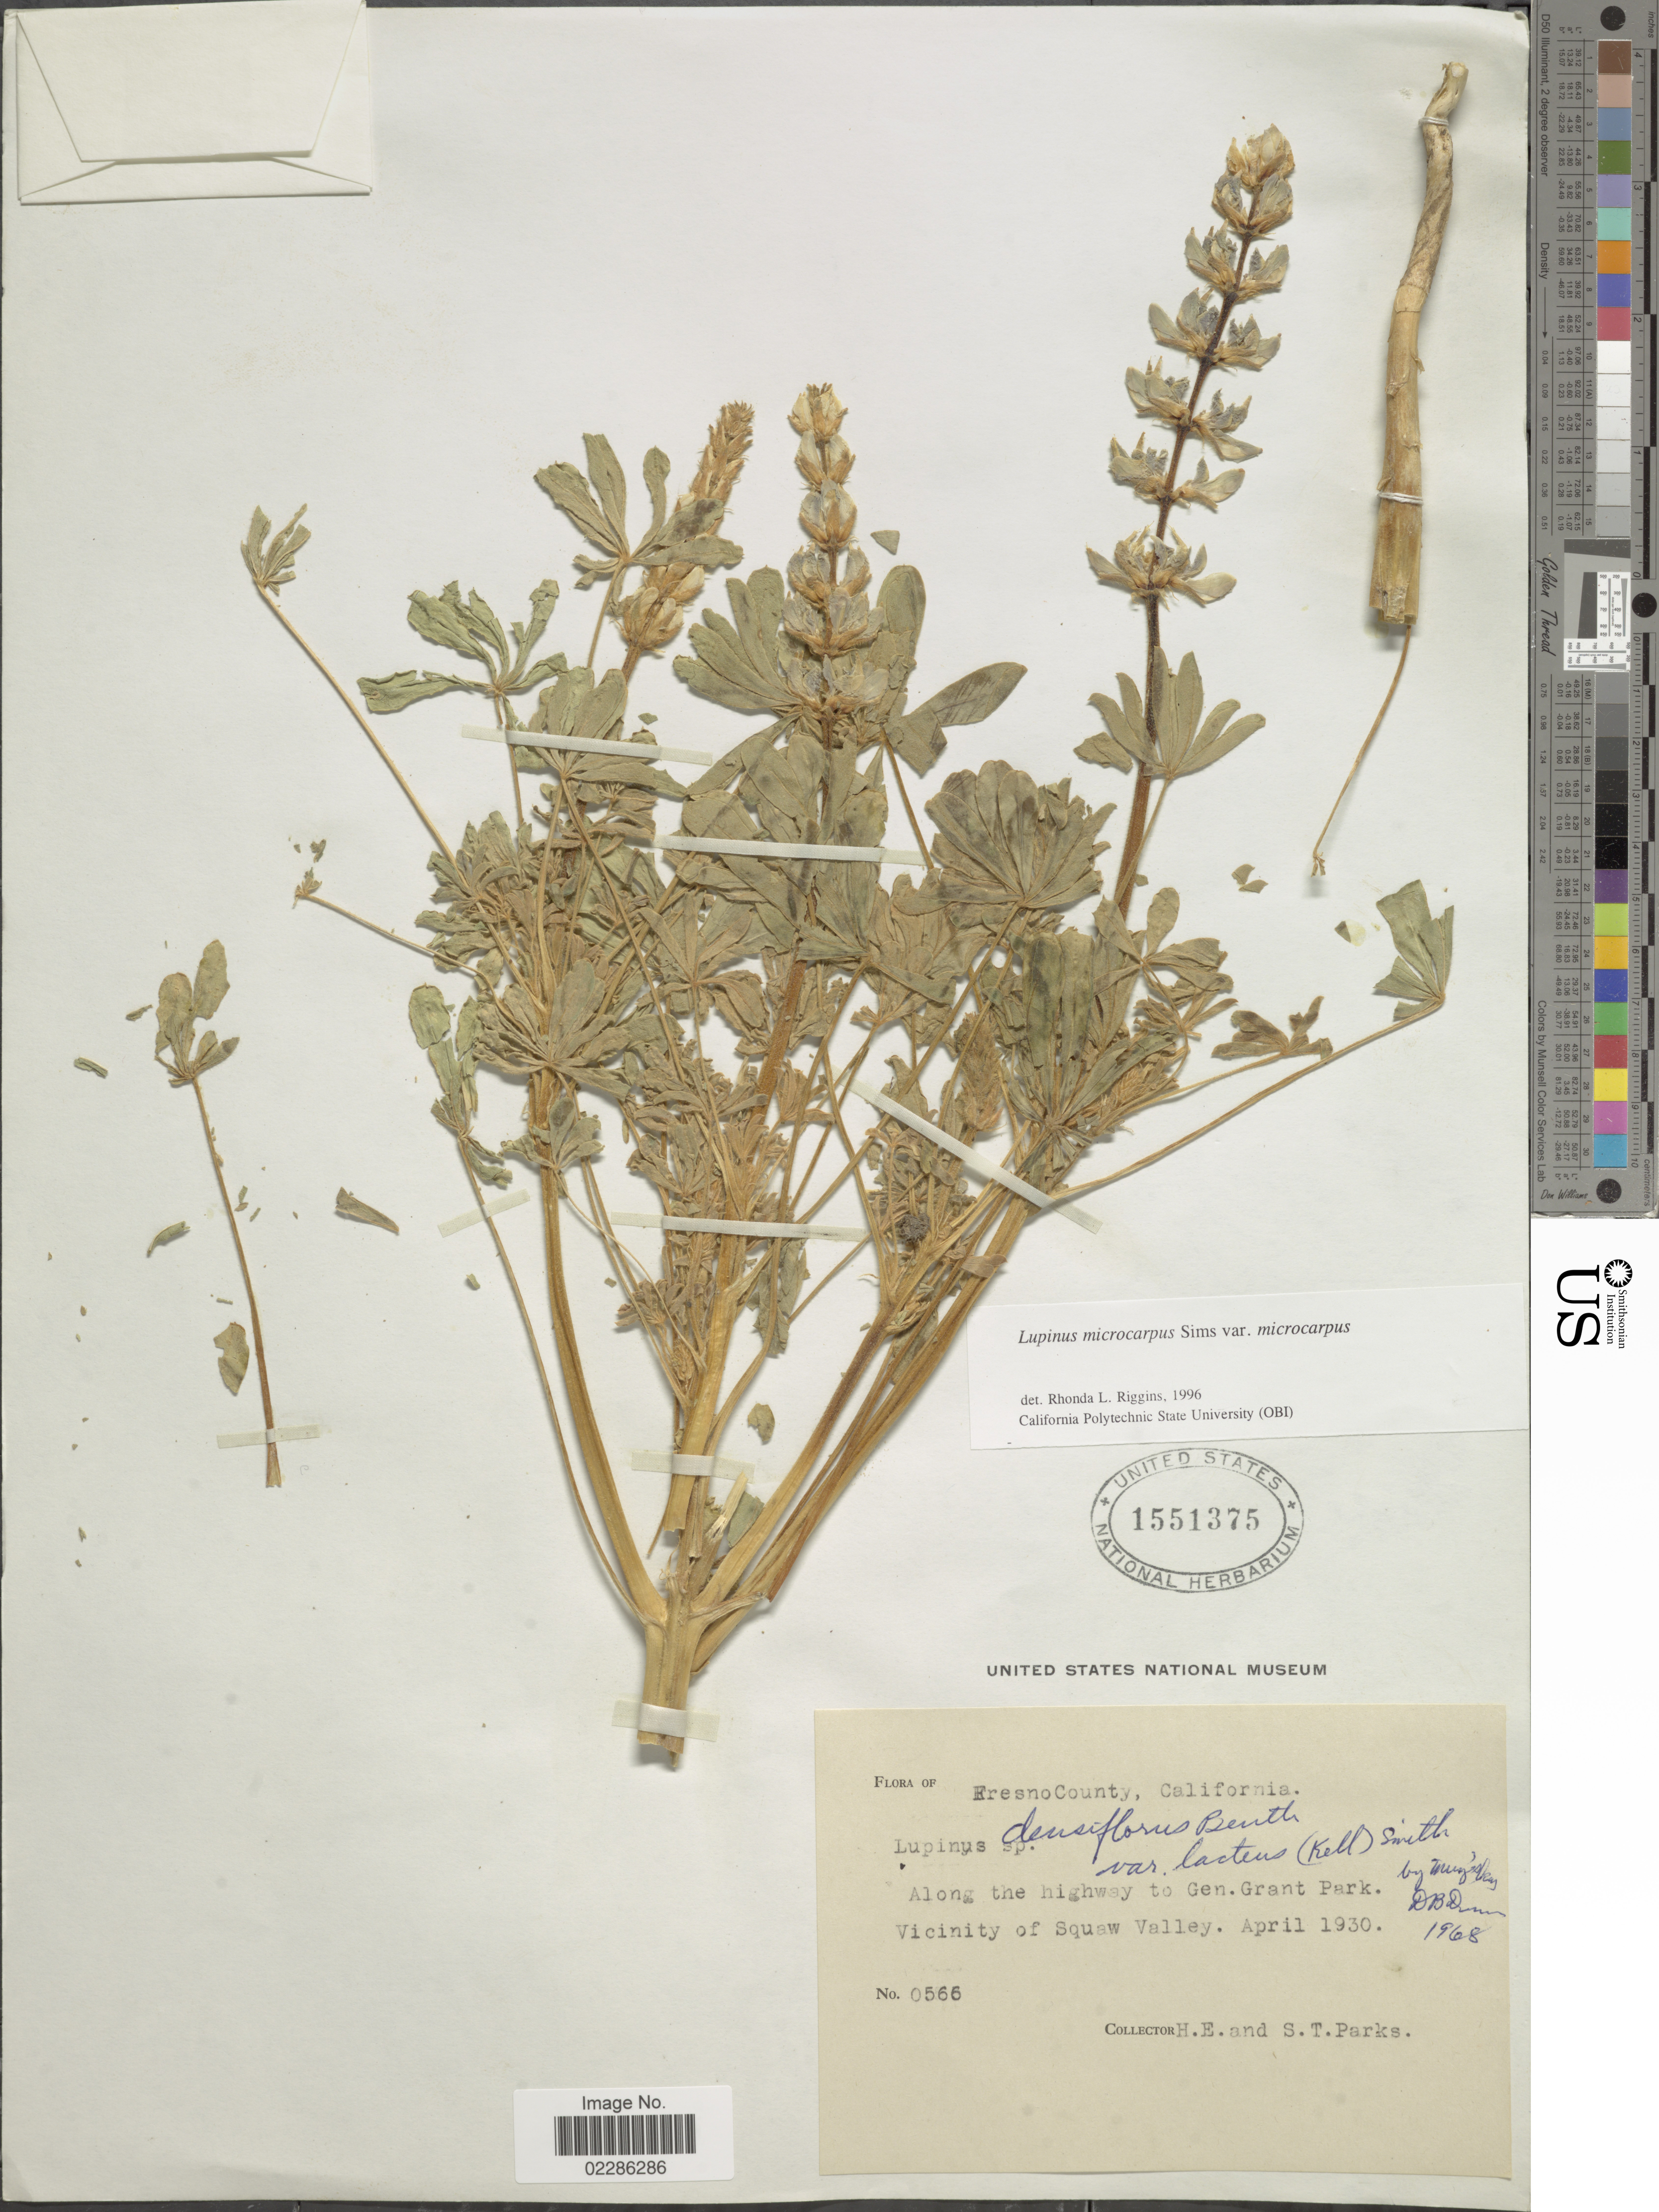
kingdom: Plantae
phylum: Tracheophyta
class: Magnoliopsida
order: Fabales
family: Fabaceae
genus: Lupinus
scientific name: Lupinus microcarpus var. microcarpus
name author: Sims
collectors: H. E. Parks & S. Parks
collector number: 0566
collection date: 1930-04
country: United States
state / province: California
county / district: Fresno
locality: Fresno County, Along the highway to Gen. Grant Park. Vicinity of Squaw Valley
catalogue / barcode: US 1551375